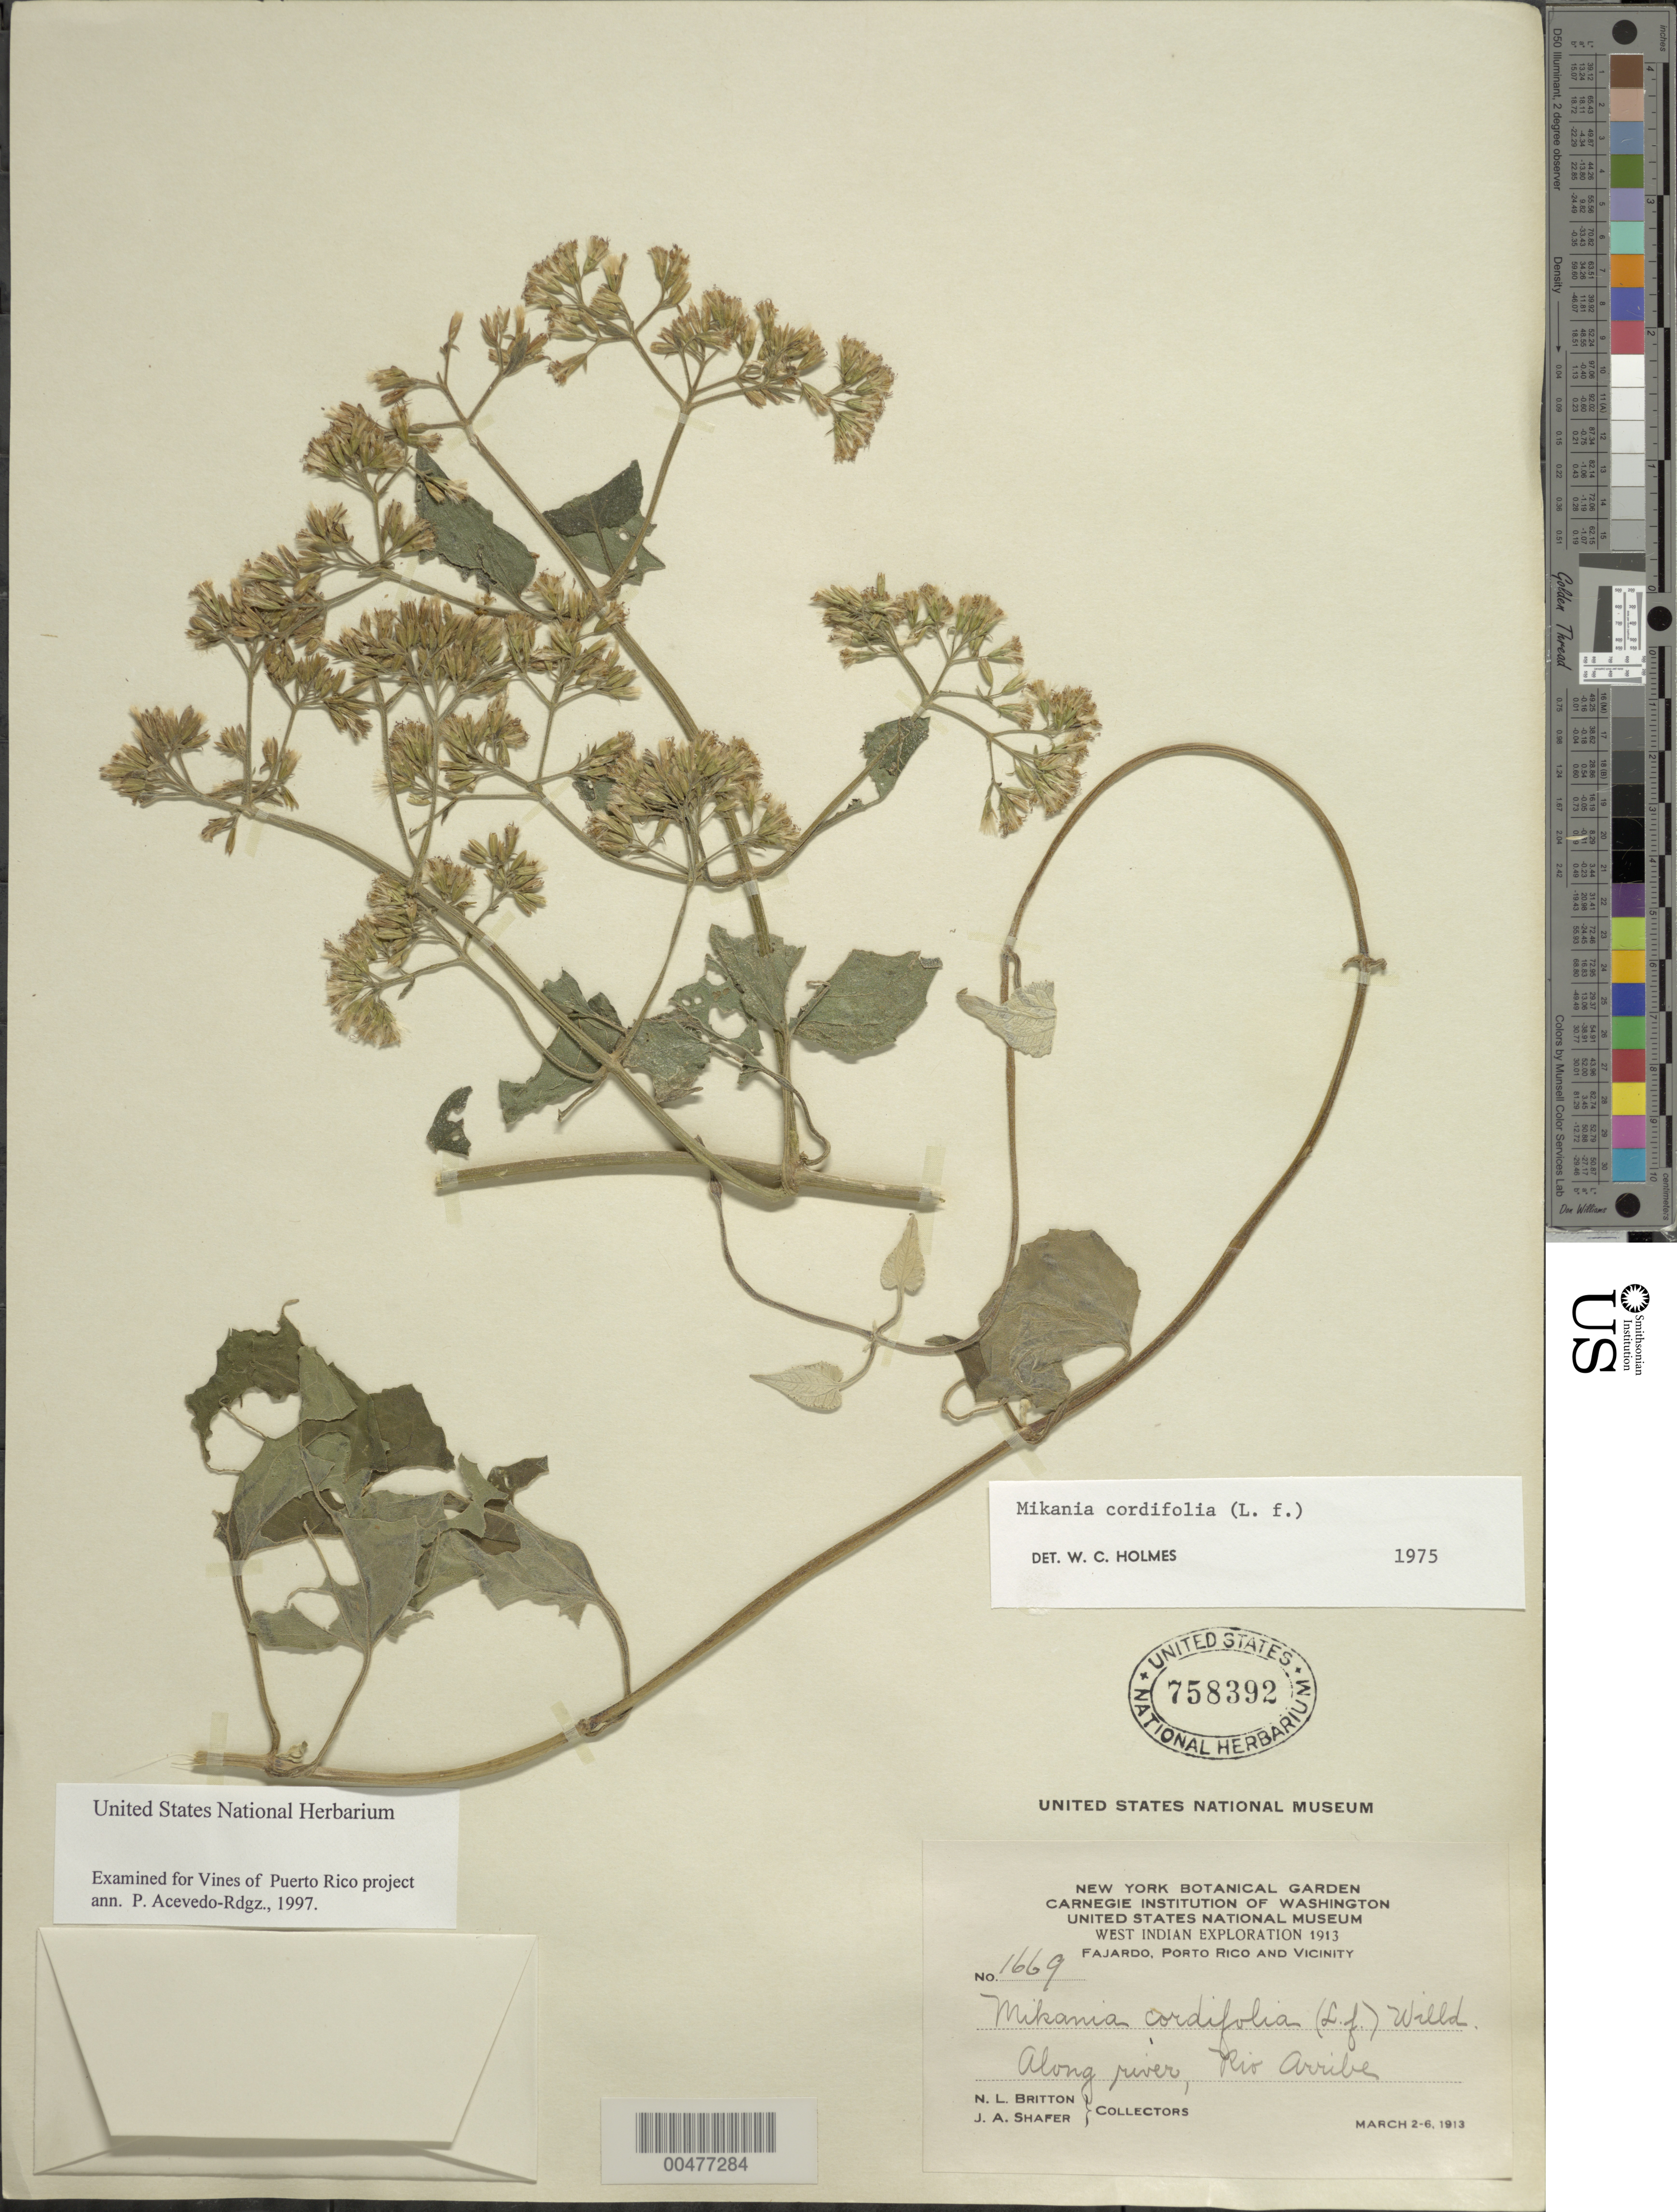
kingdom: Plantae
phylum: Tracheophyta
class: Magnoliopsida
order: Asterales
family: Asteraceae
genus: Mikania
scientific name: Mikania cordifolia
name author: Kunth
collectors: N. Britton & J. A. Shafer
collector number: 1669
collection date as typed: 02 Mar 1913 to 06 Mar 1913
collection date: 1913-03-02/1913-03-06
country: Puerto Rico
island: Greater Antilles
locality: Rio Arriba. Along river.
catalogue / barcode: US 758392